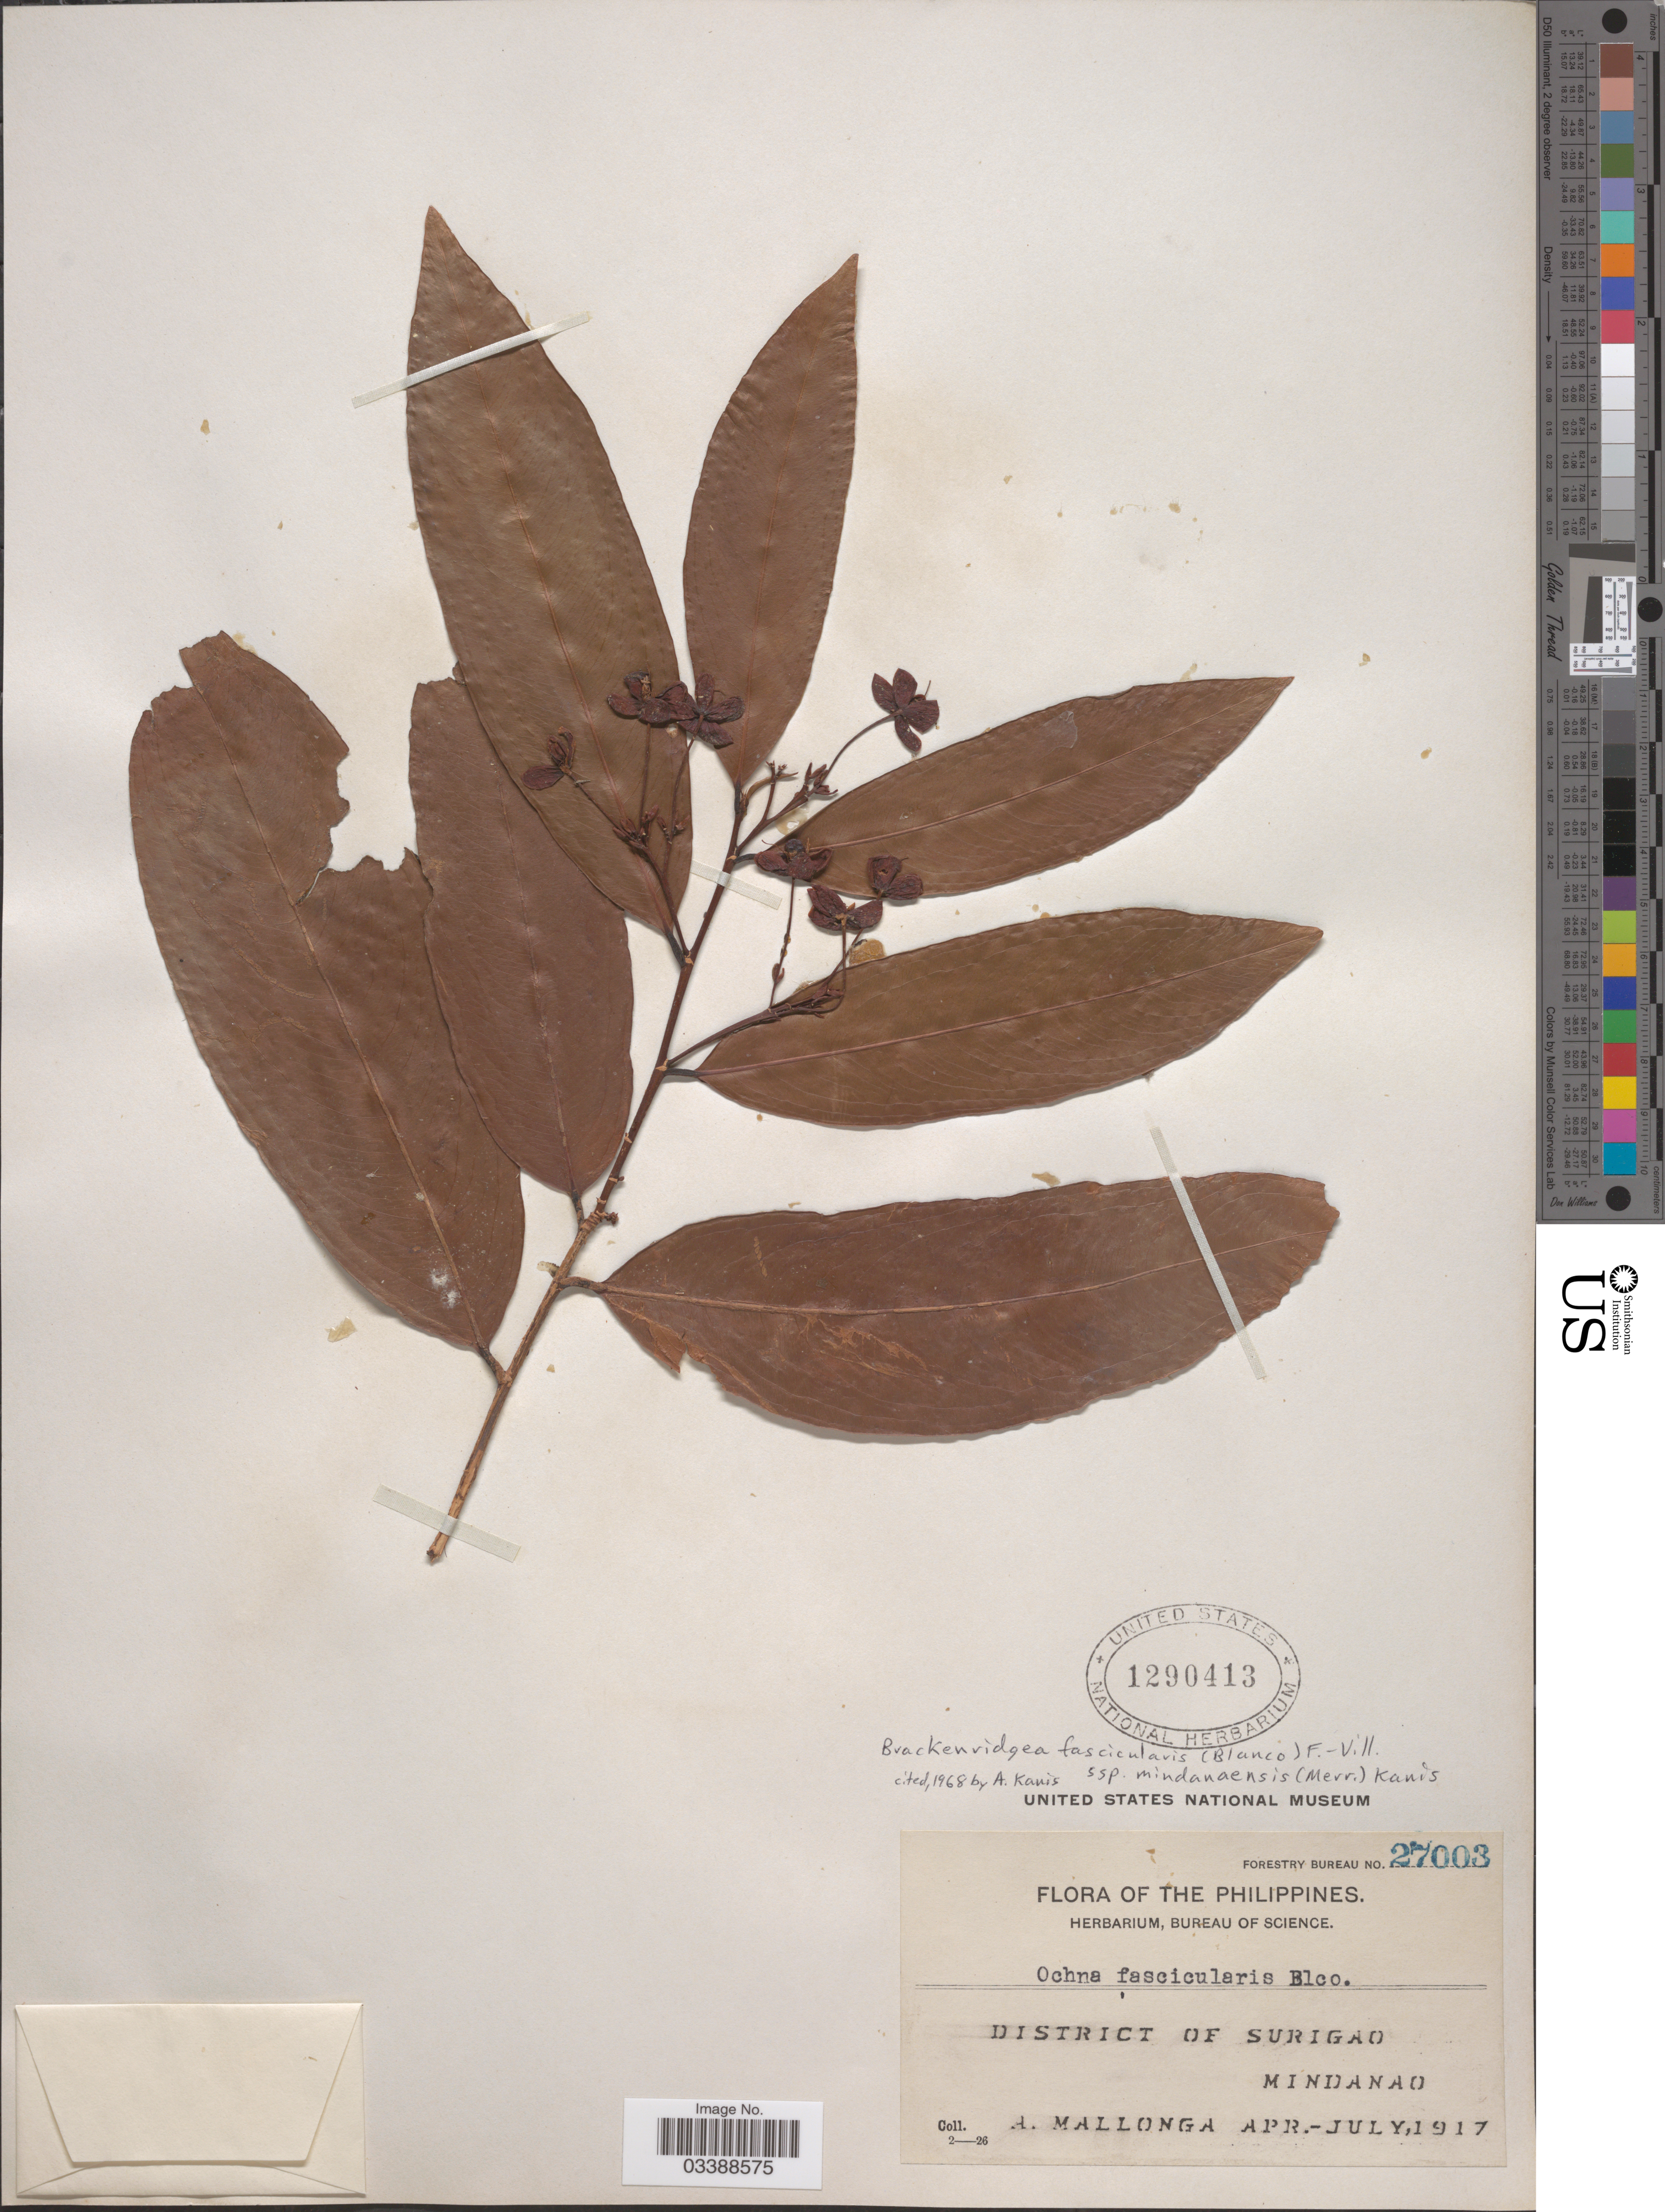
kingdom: Plantae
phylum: Tracheophyta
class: Magnoliopsida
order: Malpighiales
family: Ochnaceae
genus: Brackenridgea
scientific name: Brackenridgea fascicularis subsp. mindanaensis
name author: (Merr.) Kanis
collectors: A. Mallonga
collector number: Forestry Bureau 27003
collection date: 1917-04/1917-07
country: Philippines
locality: District of Surigao, Mindanao.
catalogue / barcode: US 1290413